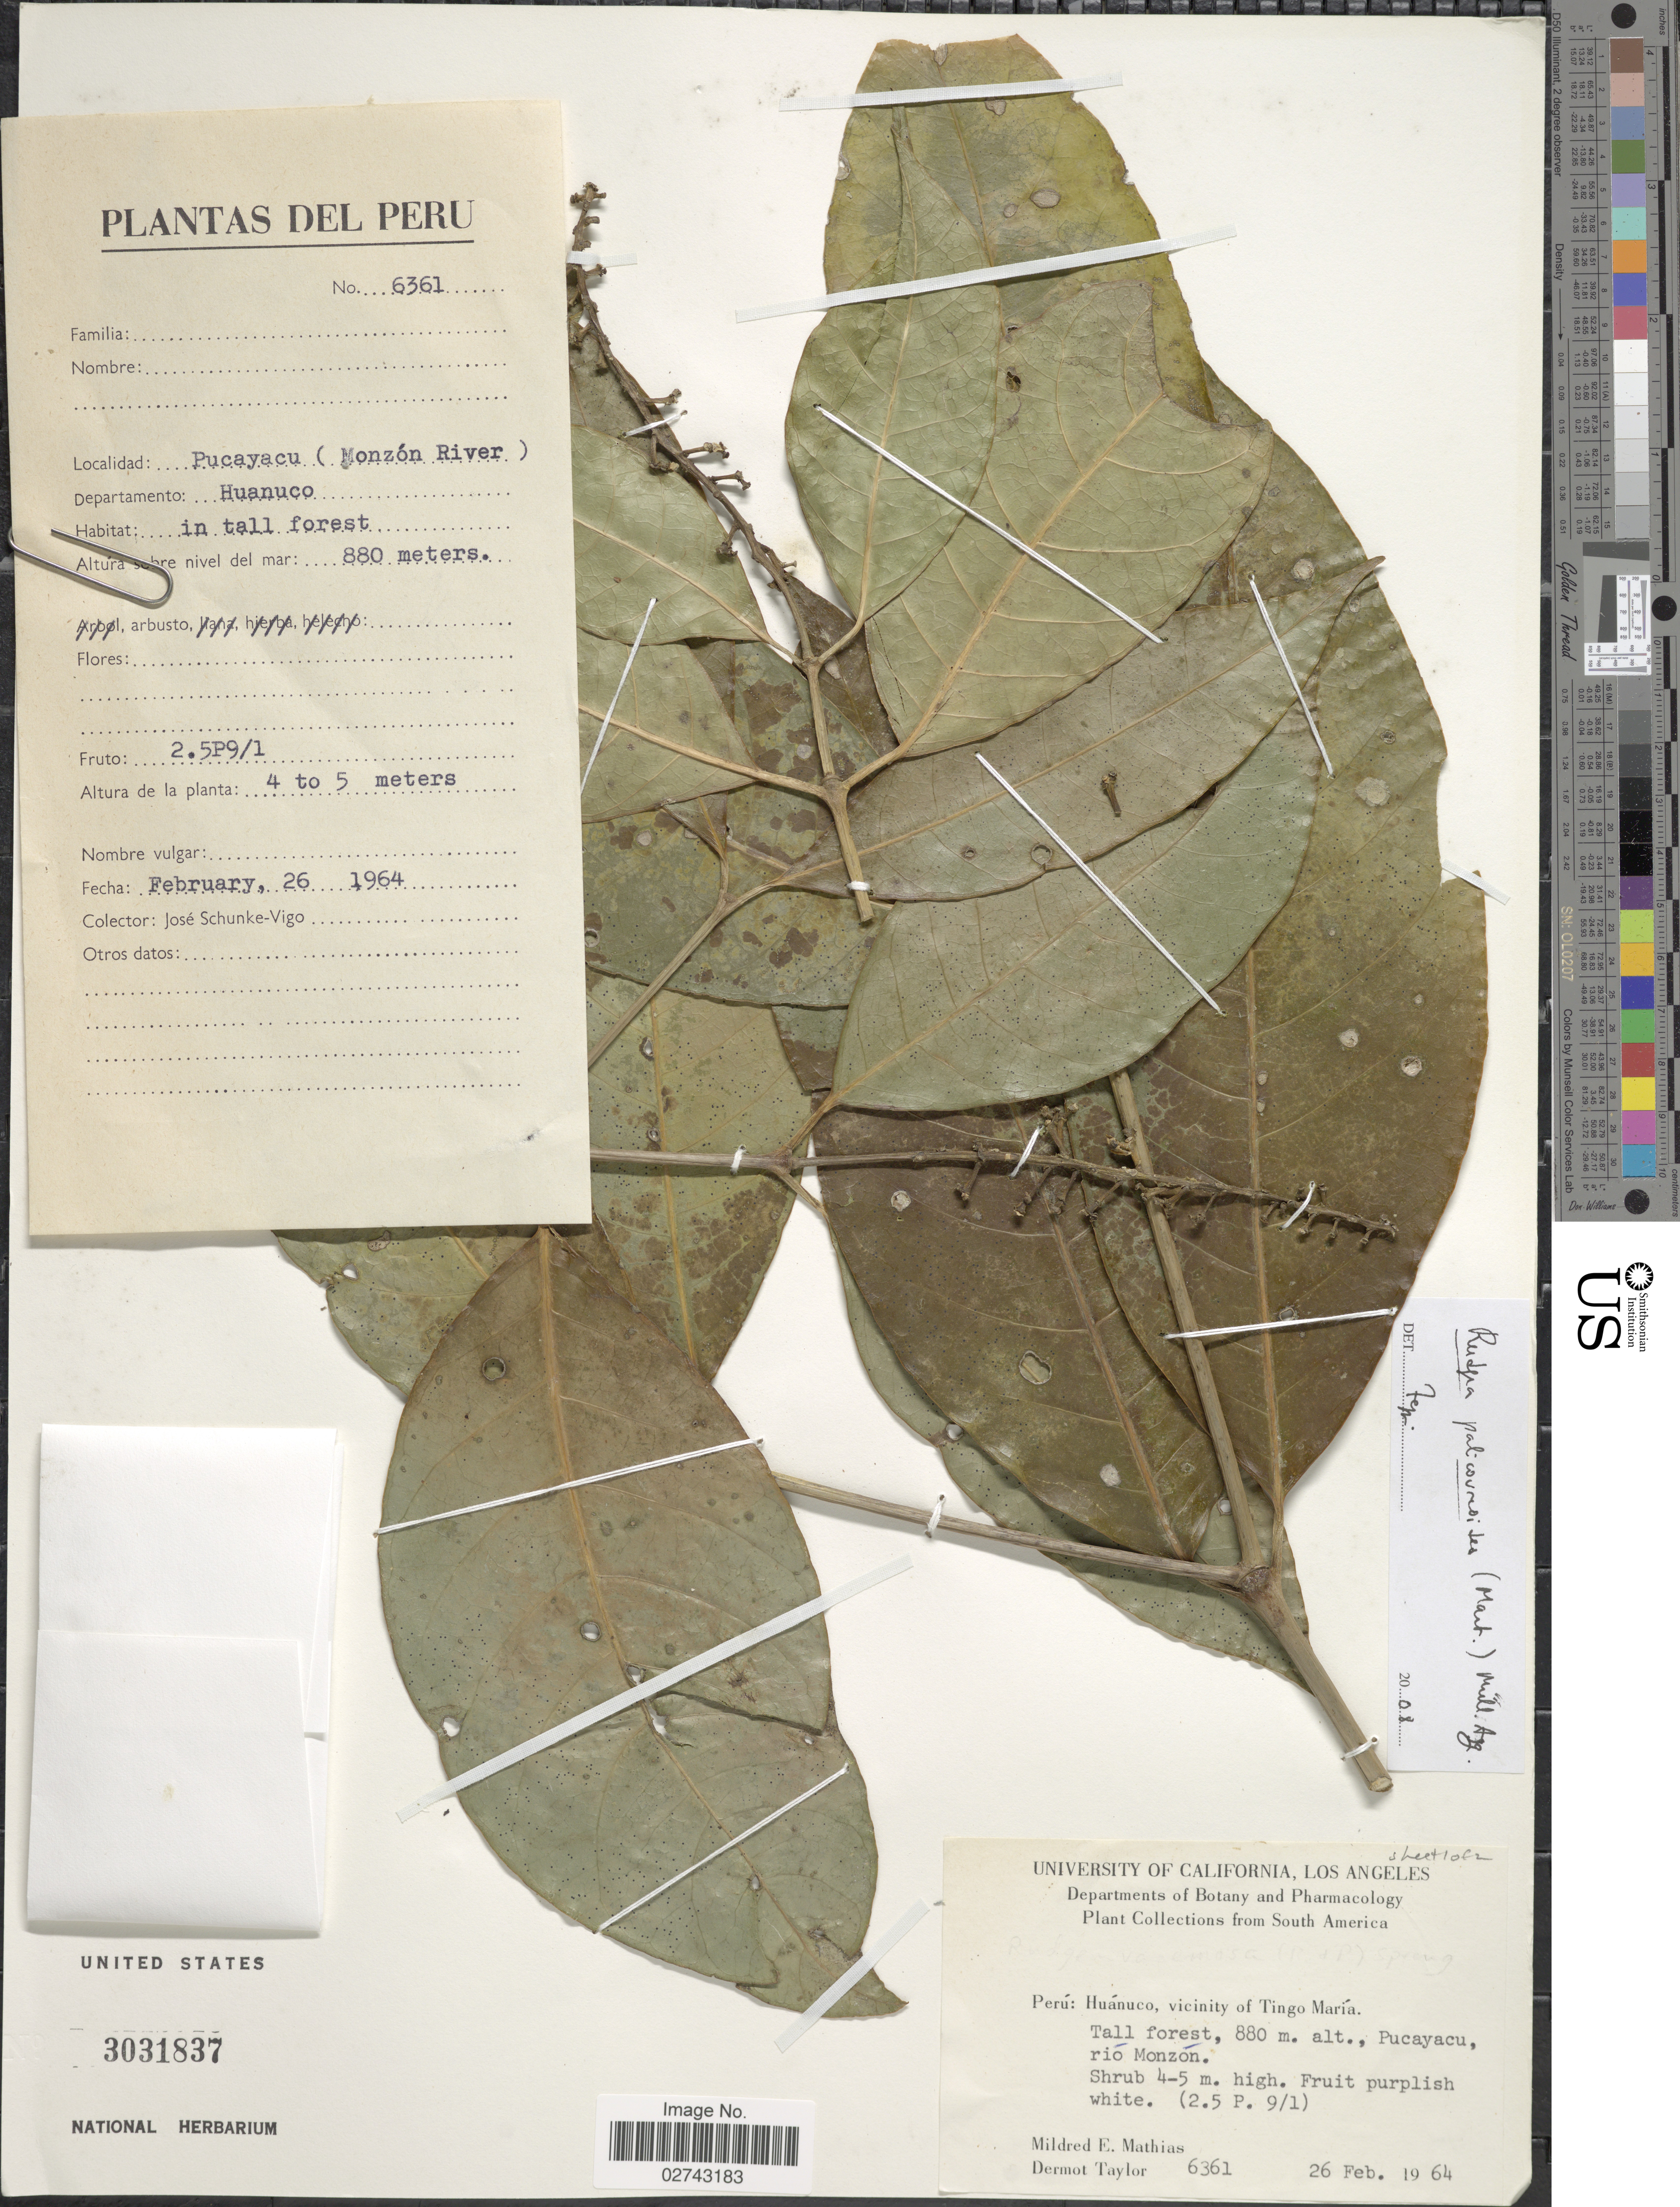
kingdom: Plantae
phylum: Tracheophyta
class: Magnoliopsida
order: Gentianales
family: Rubiaceae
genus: Rudgea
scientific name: Rudgea palicoureoides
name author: (Mart.) Müll. Arg.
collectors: M. E. Mathias & D. Taylor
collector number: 6361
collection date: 1964-02-26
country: Peru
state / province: Huánuco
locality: Vicinity of Tingo Maria. Pucayacu, rio Monzon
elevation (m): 880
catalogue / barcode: US 3031837